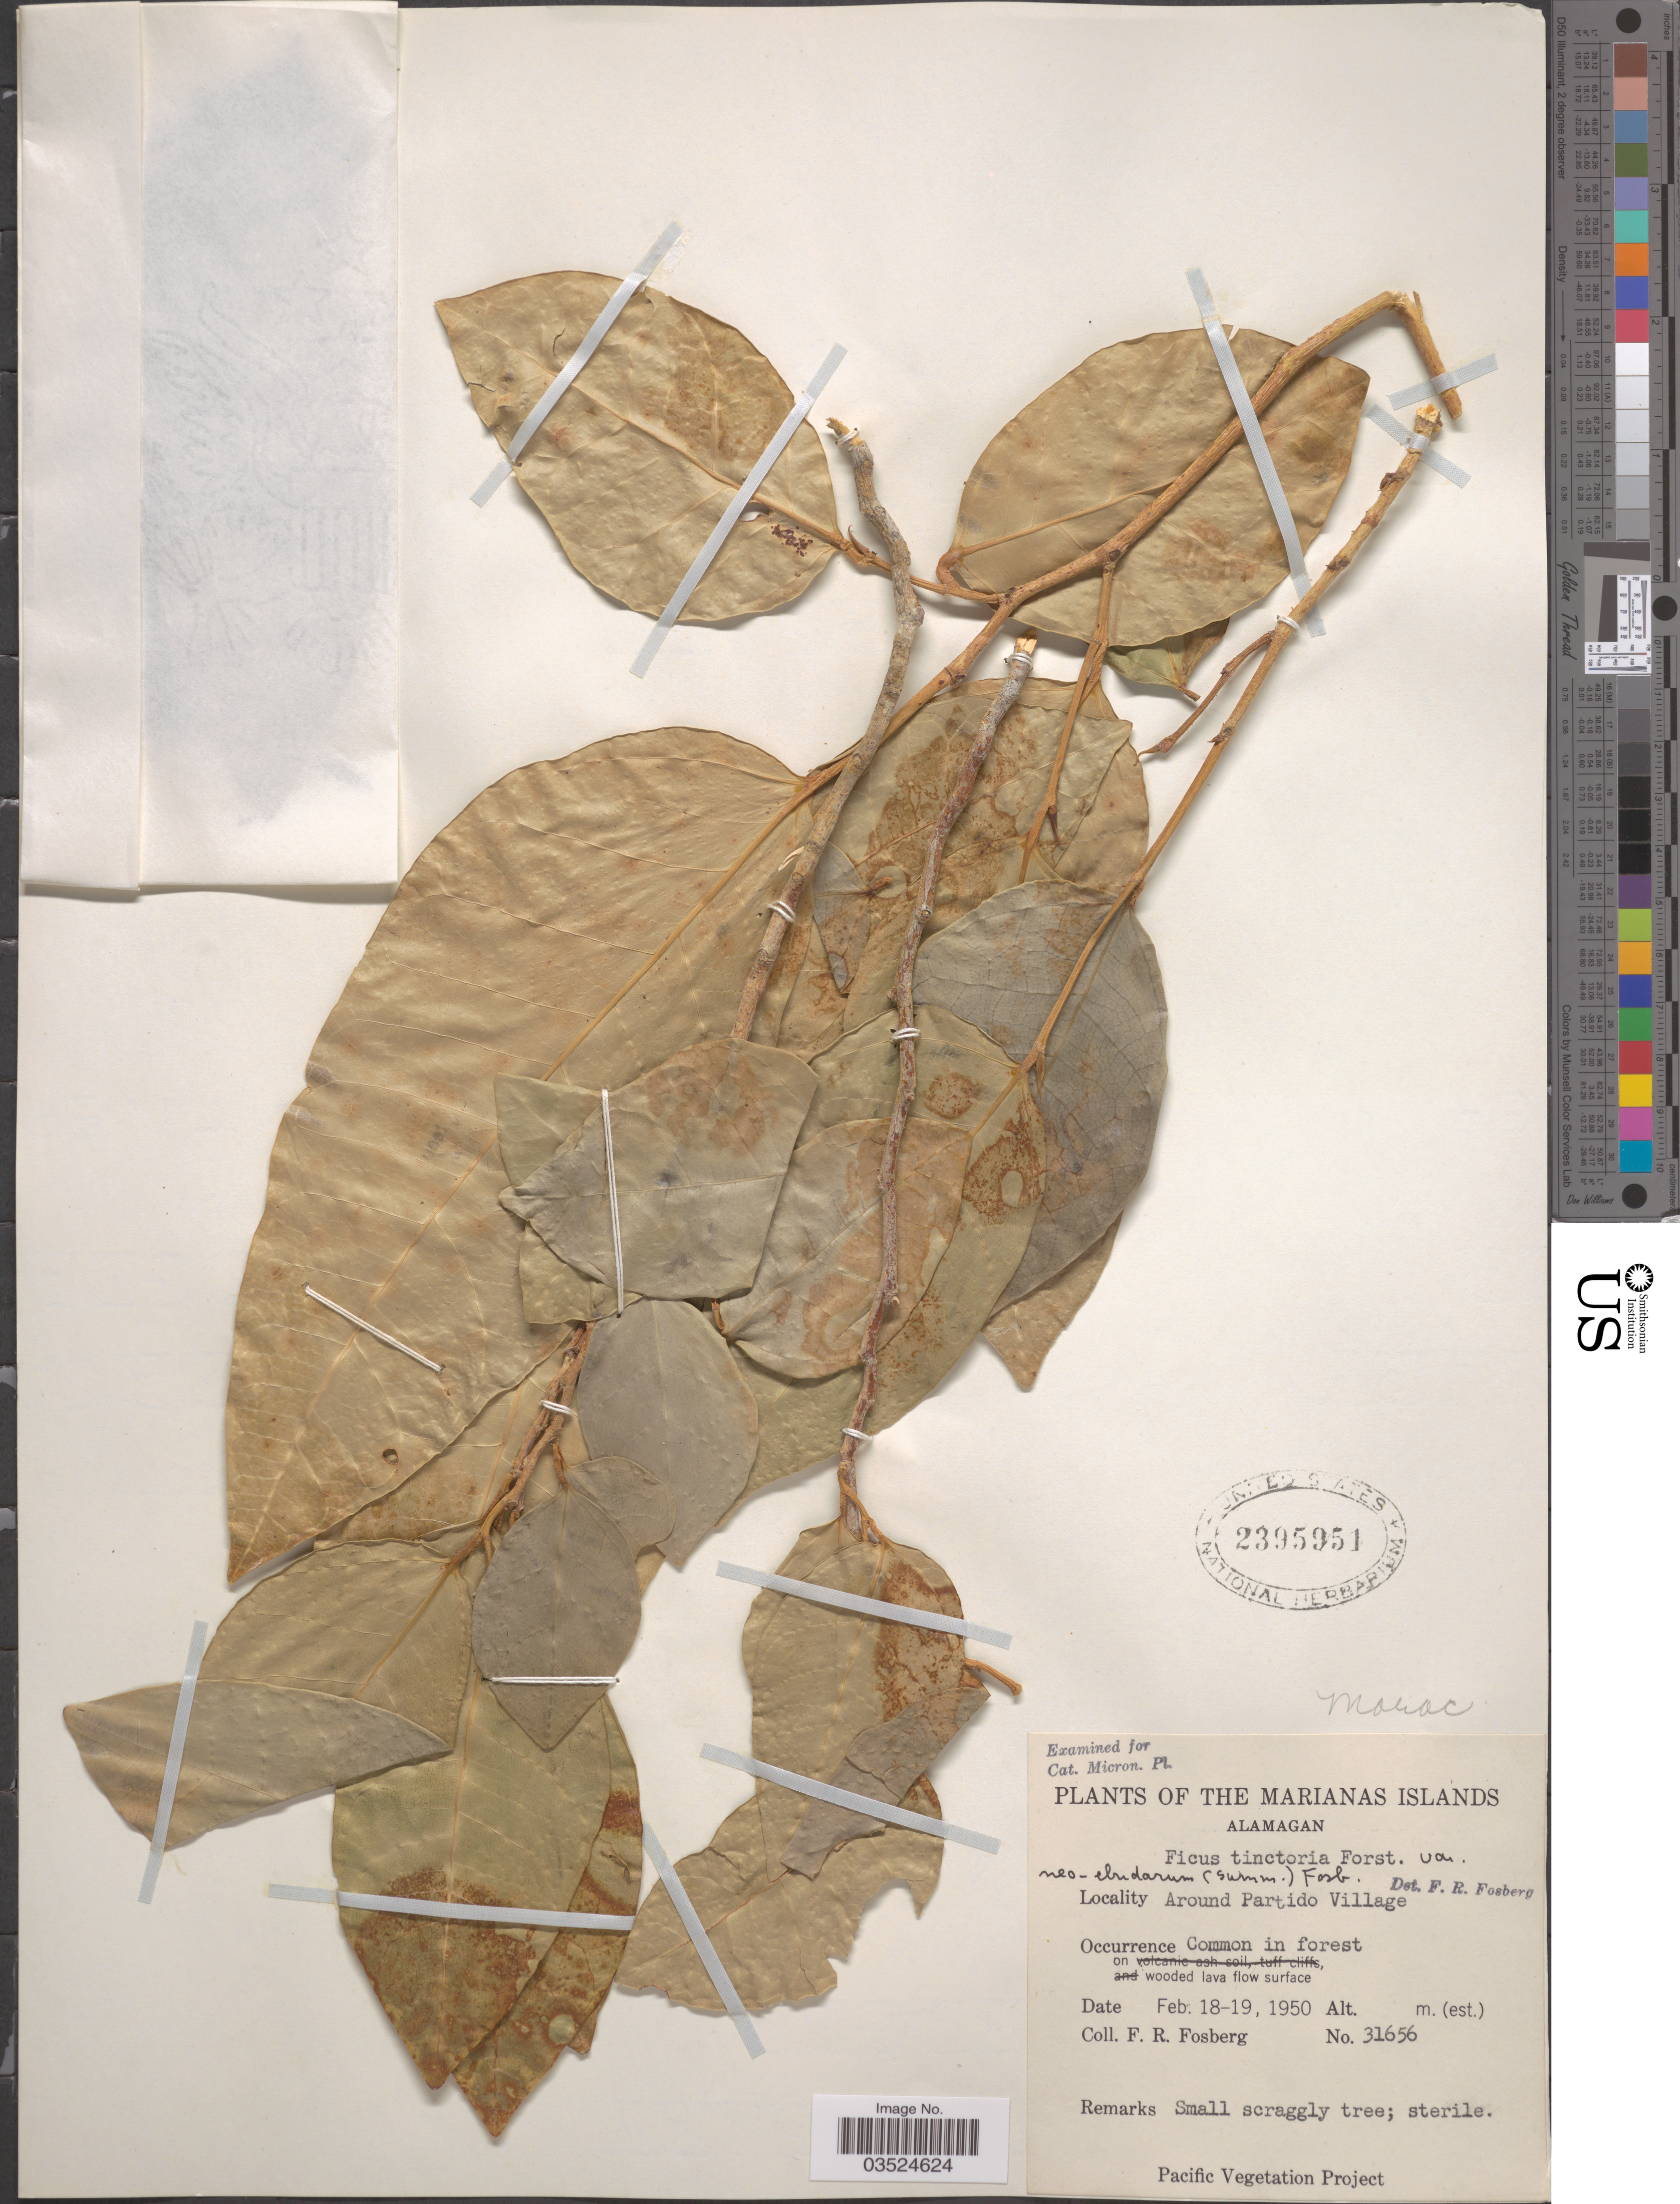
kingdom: Plantae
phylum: Tracheophyta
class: Magnoliopsida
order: Rosales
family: Moraceae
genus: Ficus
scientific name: Ficus tinctoria var. neoebudarum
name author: (Summerh.) Fosberg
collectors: F. R. Fosberg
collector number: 31656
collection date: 1950-02-18/1950-02-19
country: Northern Mariana Islands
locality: The Marianas Islands. Alamagan. Around Partido Village.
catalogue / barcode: US 2395951